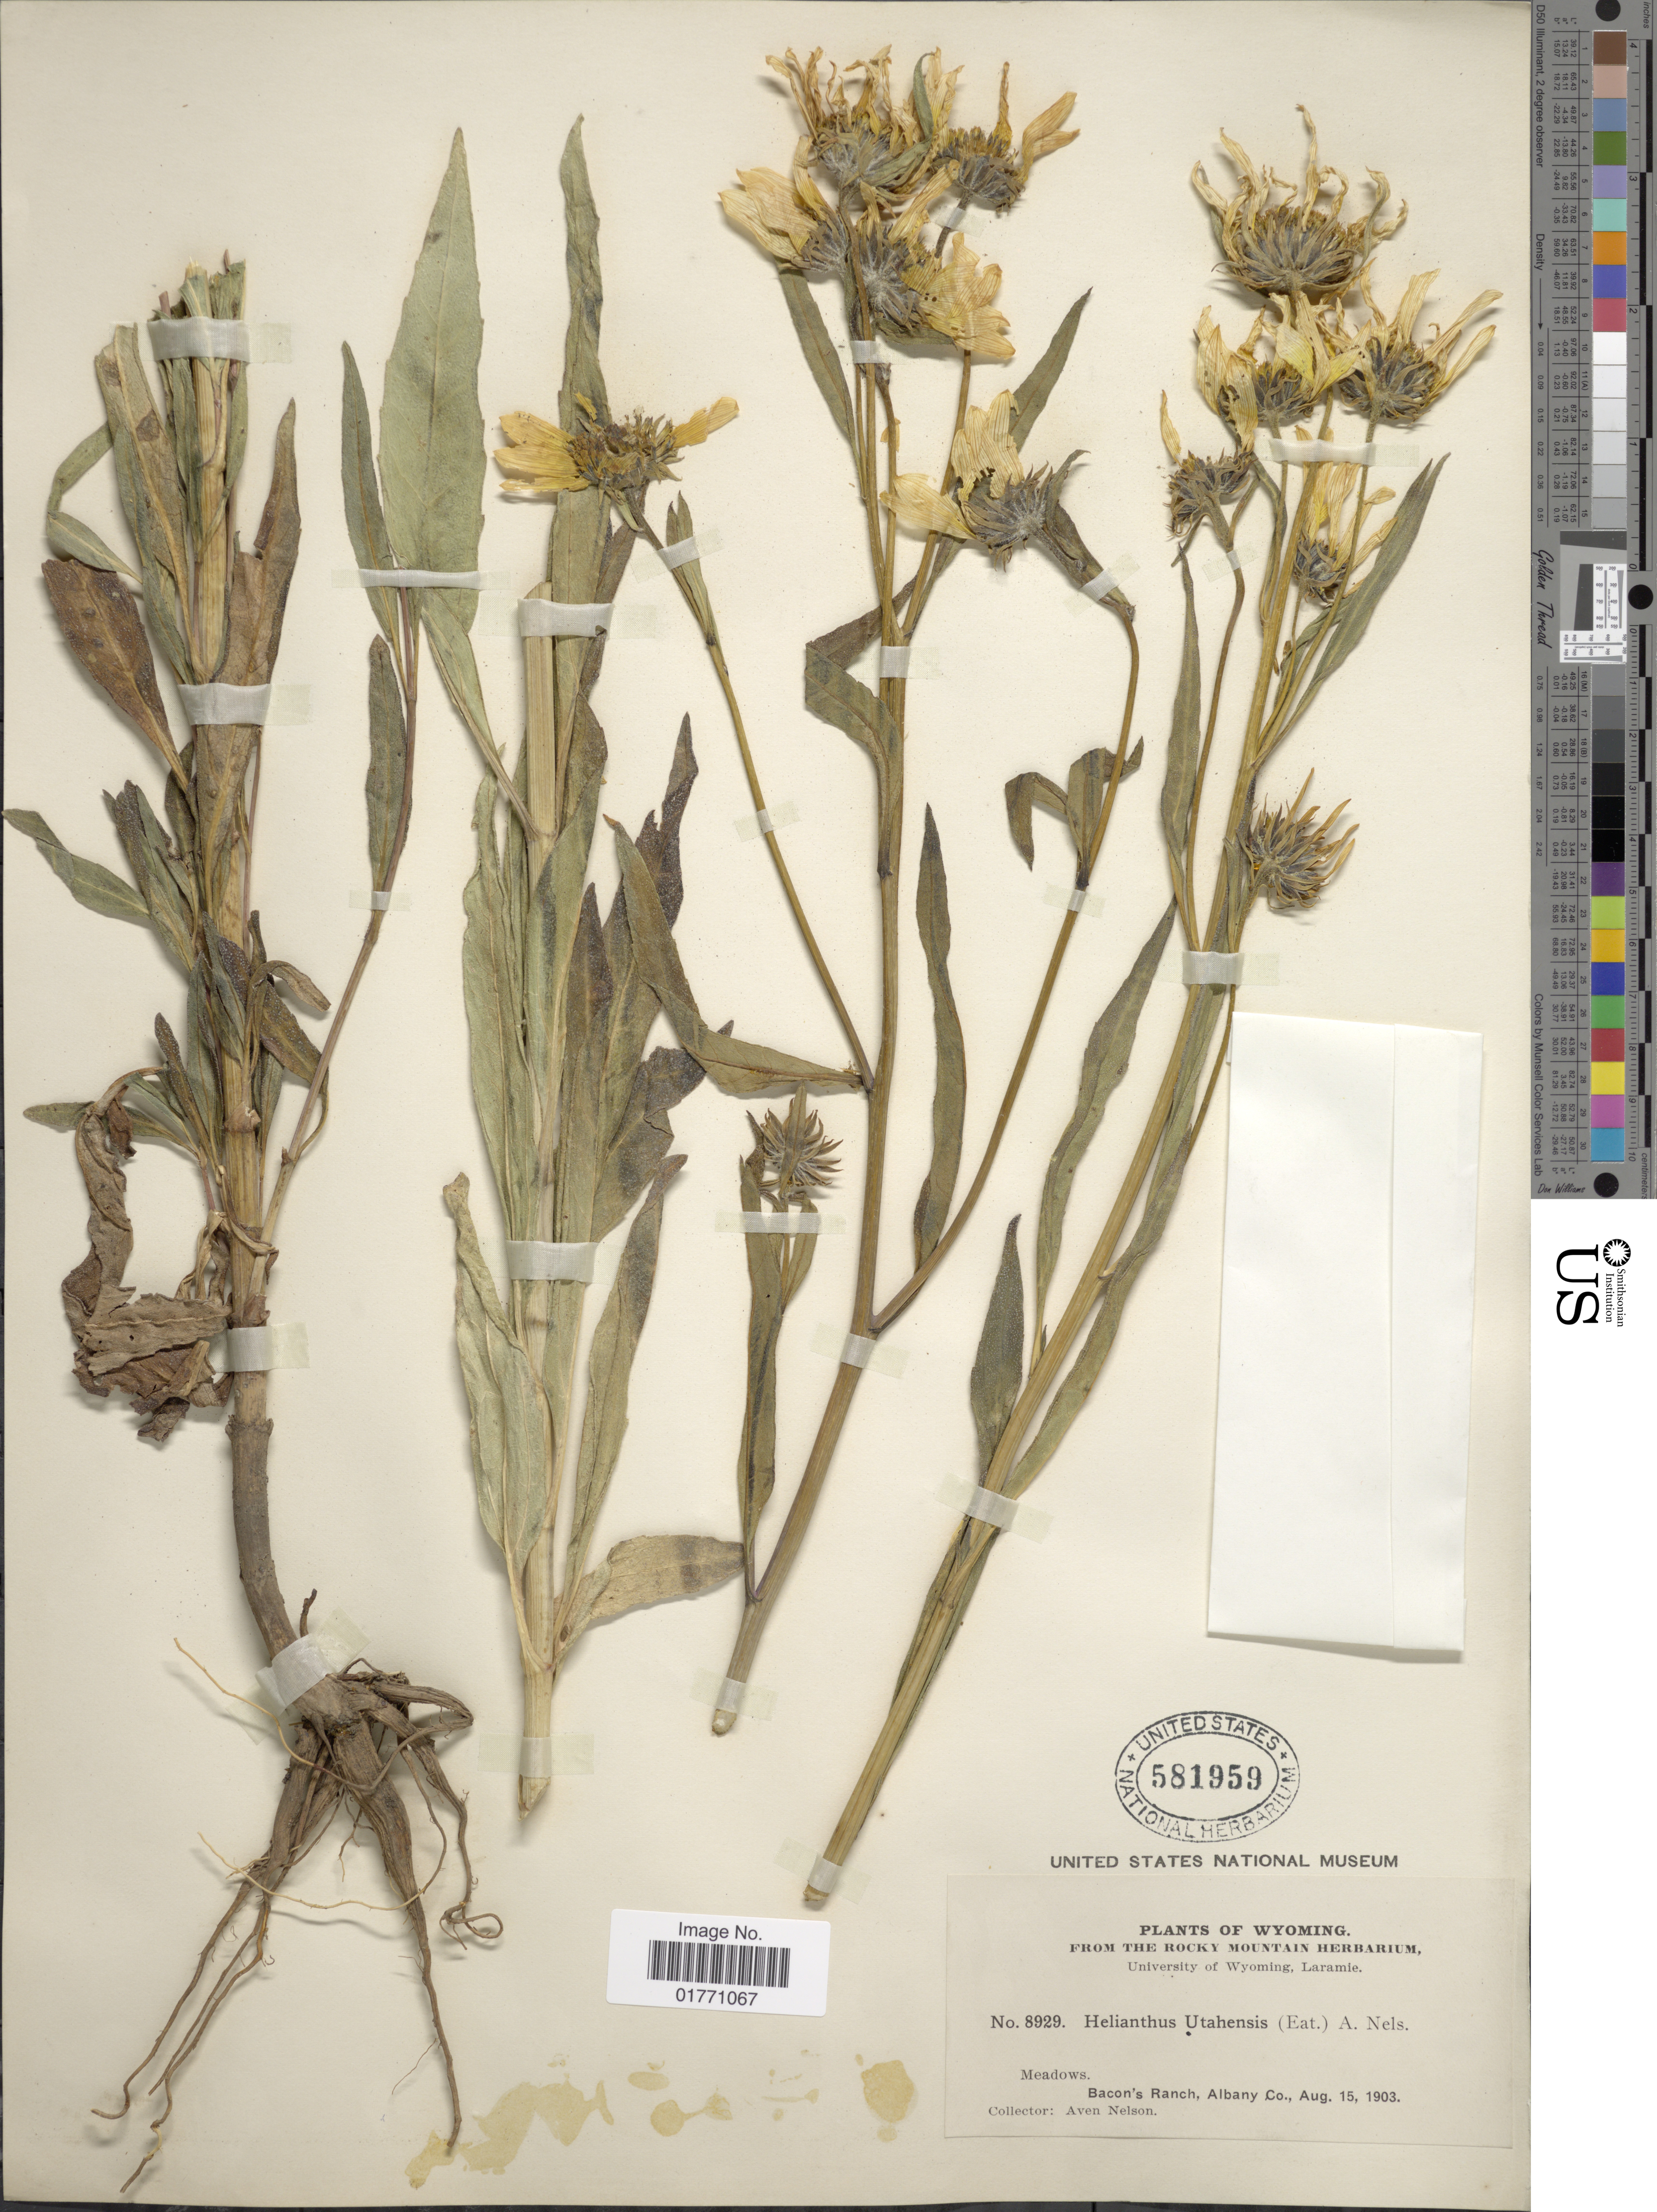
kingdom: Plantae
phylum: Tracheophyta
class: Magnoliopsida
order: Asterales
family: Asteraceae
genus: Helianthus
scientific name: Helianthus nuttallii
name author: Torr. & A. Gray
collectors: A. Nelson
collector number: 8929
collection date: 1903-08-15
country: United States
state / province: Wyoming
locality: Meadows, Bacon's Ranch, Albany Co.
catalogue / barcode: US 581959